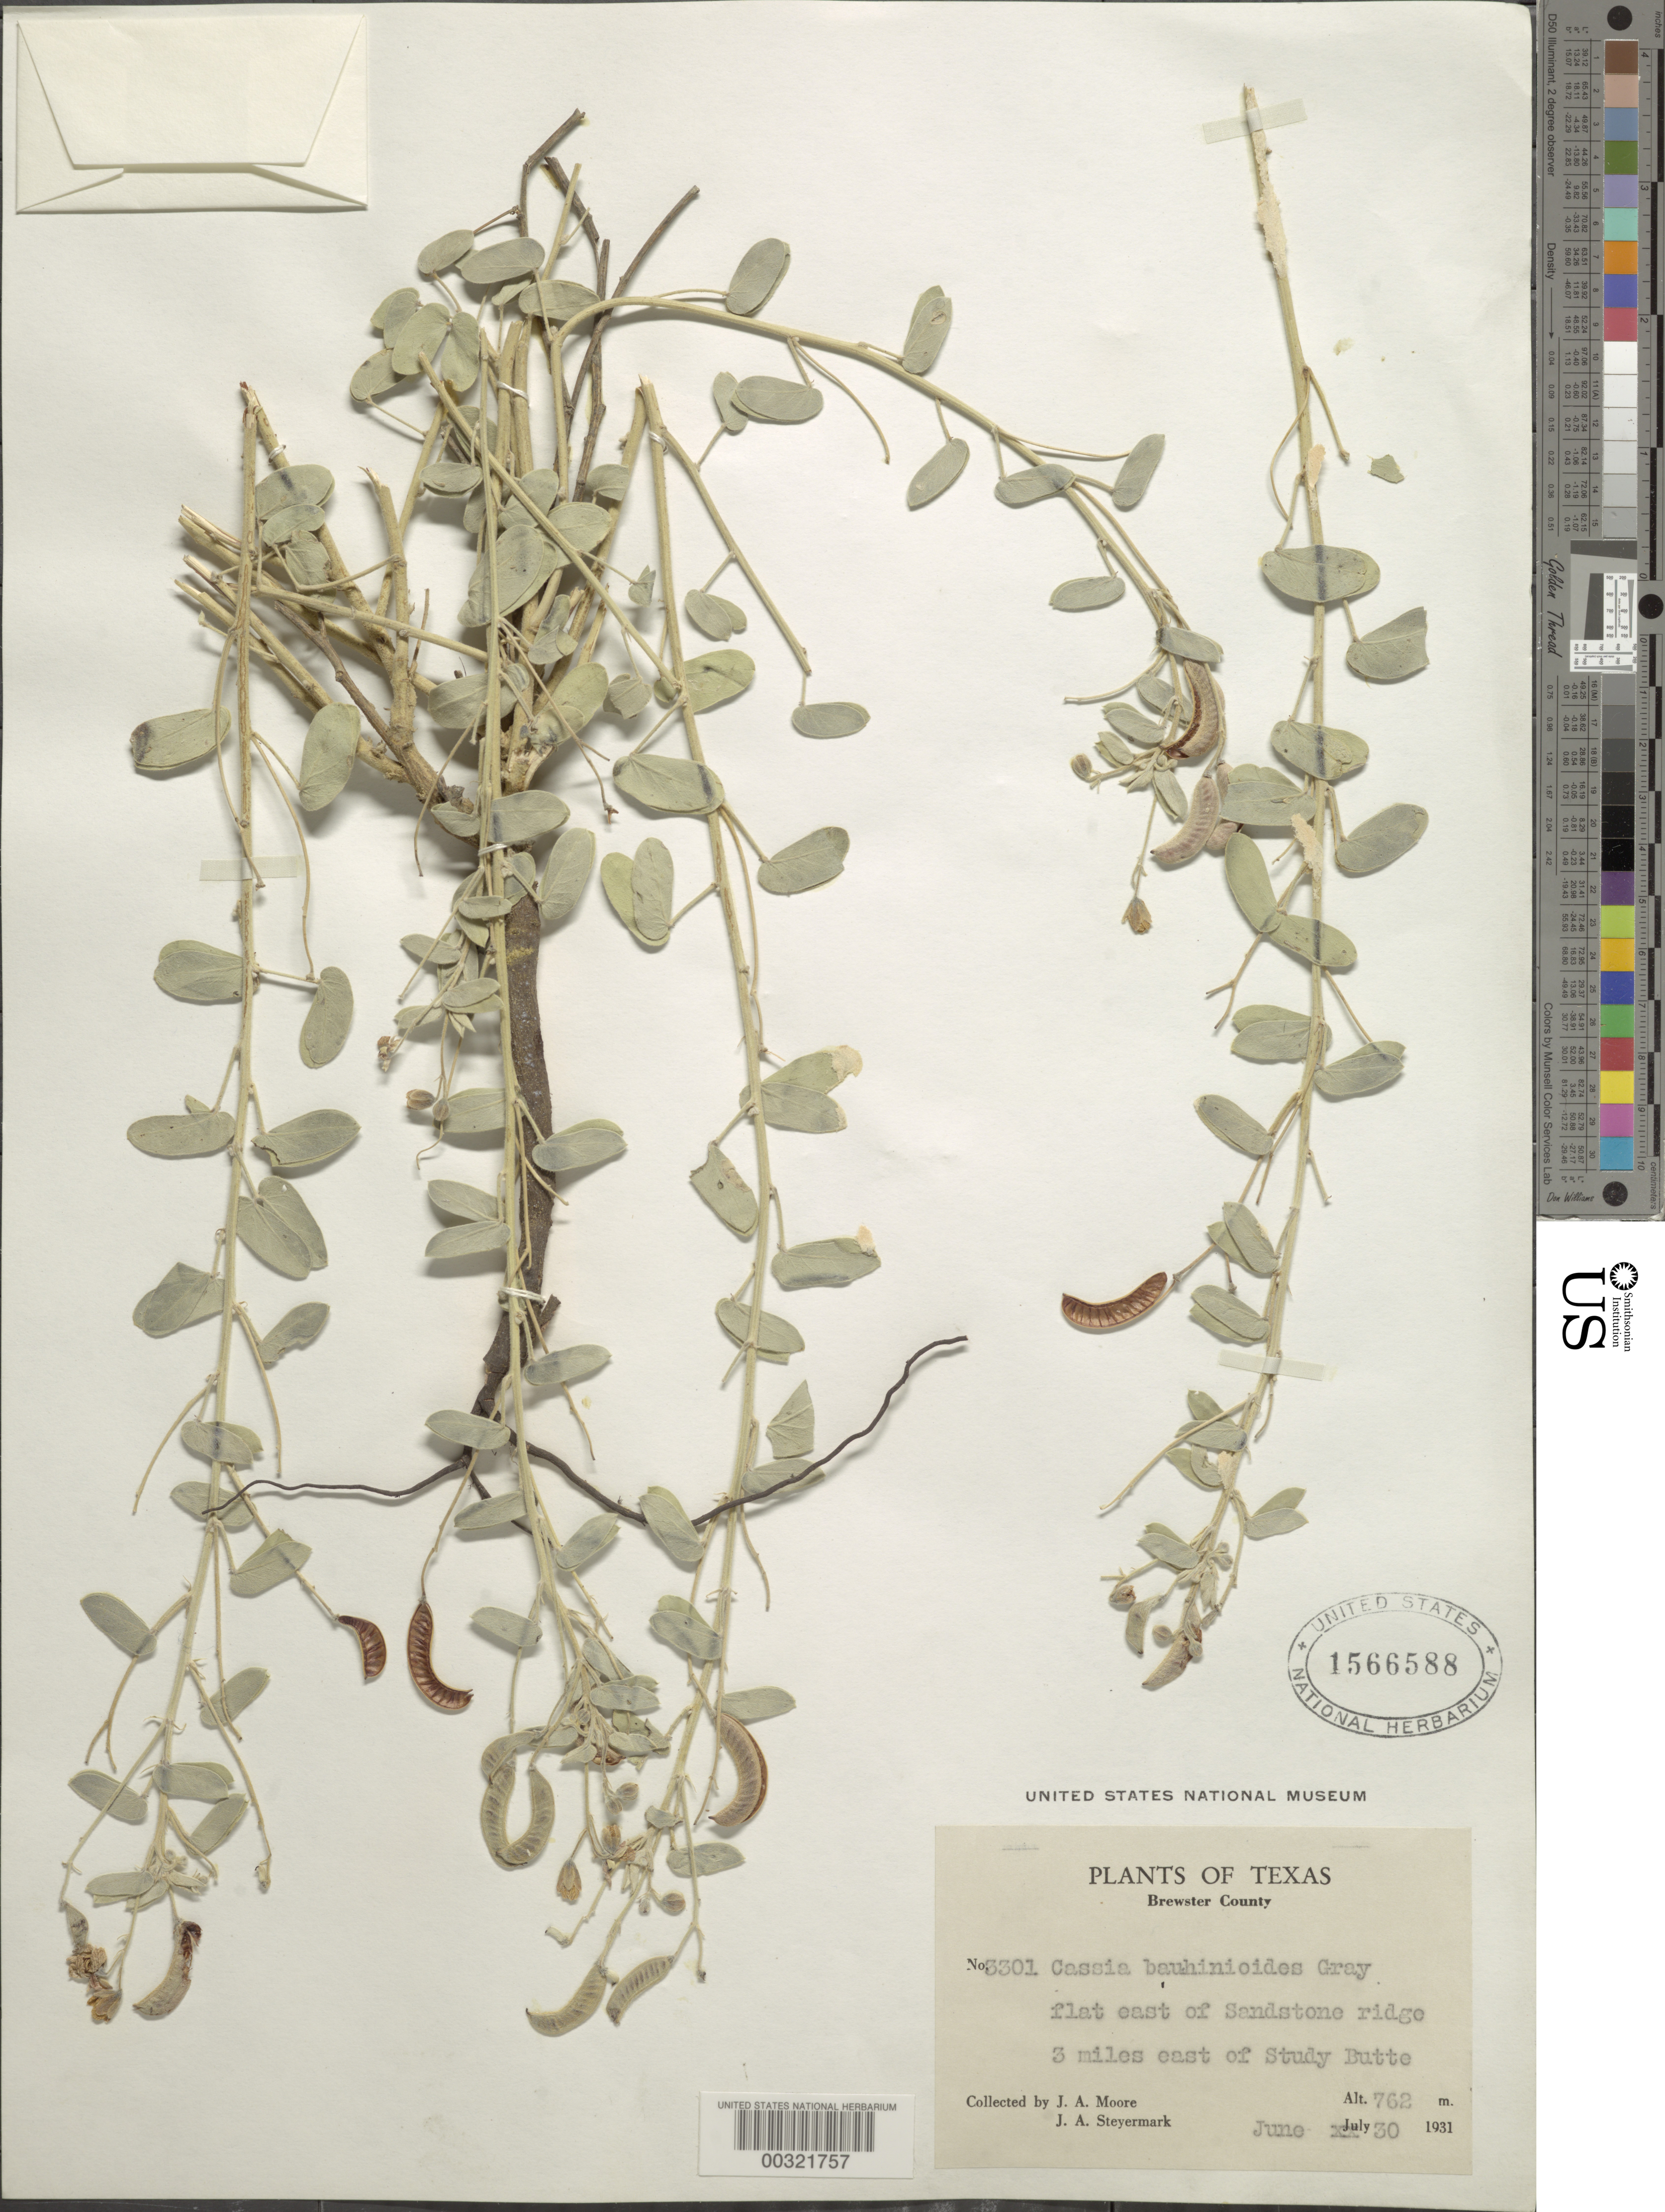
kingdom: Plantae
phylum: Tracheophyta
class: Magnoliopsida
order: Fabales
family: Fabaceae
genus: Senna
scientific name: Senna bauhinioides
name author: (A. Gray) H.S. Irwin & Barneby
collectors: J. Moore & J. Steyermark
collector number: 3301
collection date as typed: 30 Jun 1931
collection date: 1931-06-30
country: United States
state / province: Texas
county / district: Brewster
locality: Flat e of sandstone ridge, 3 mi e of study butte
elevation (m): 762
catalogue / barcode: US 1566588